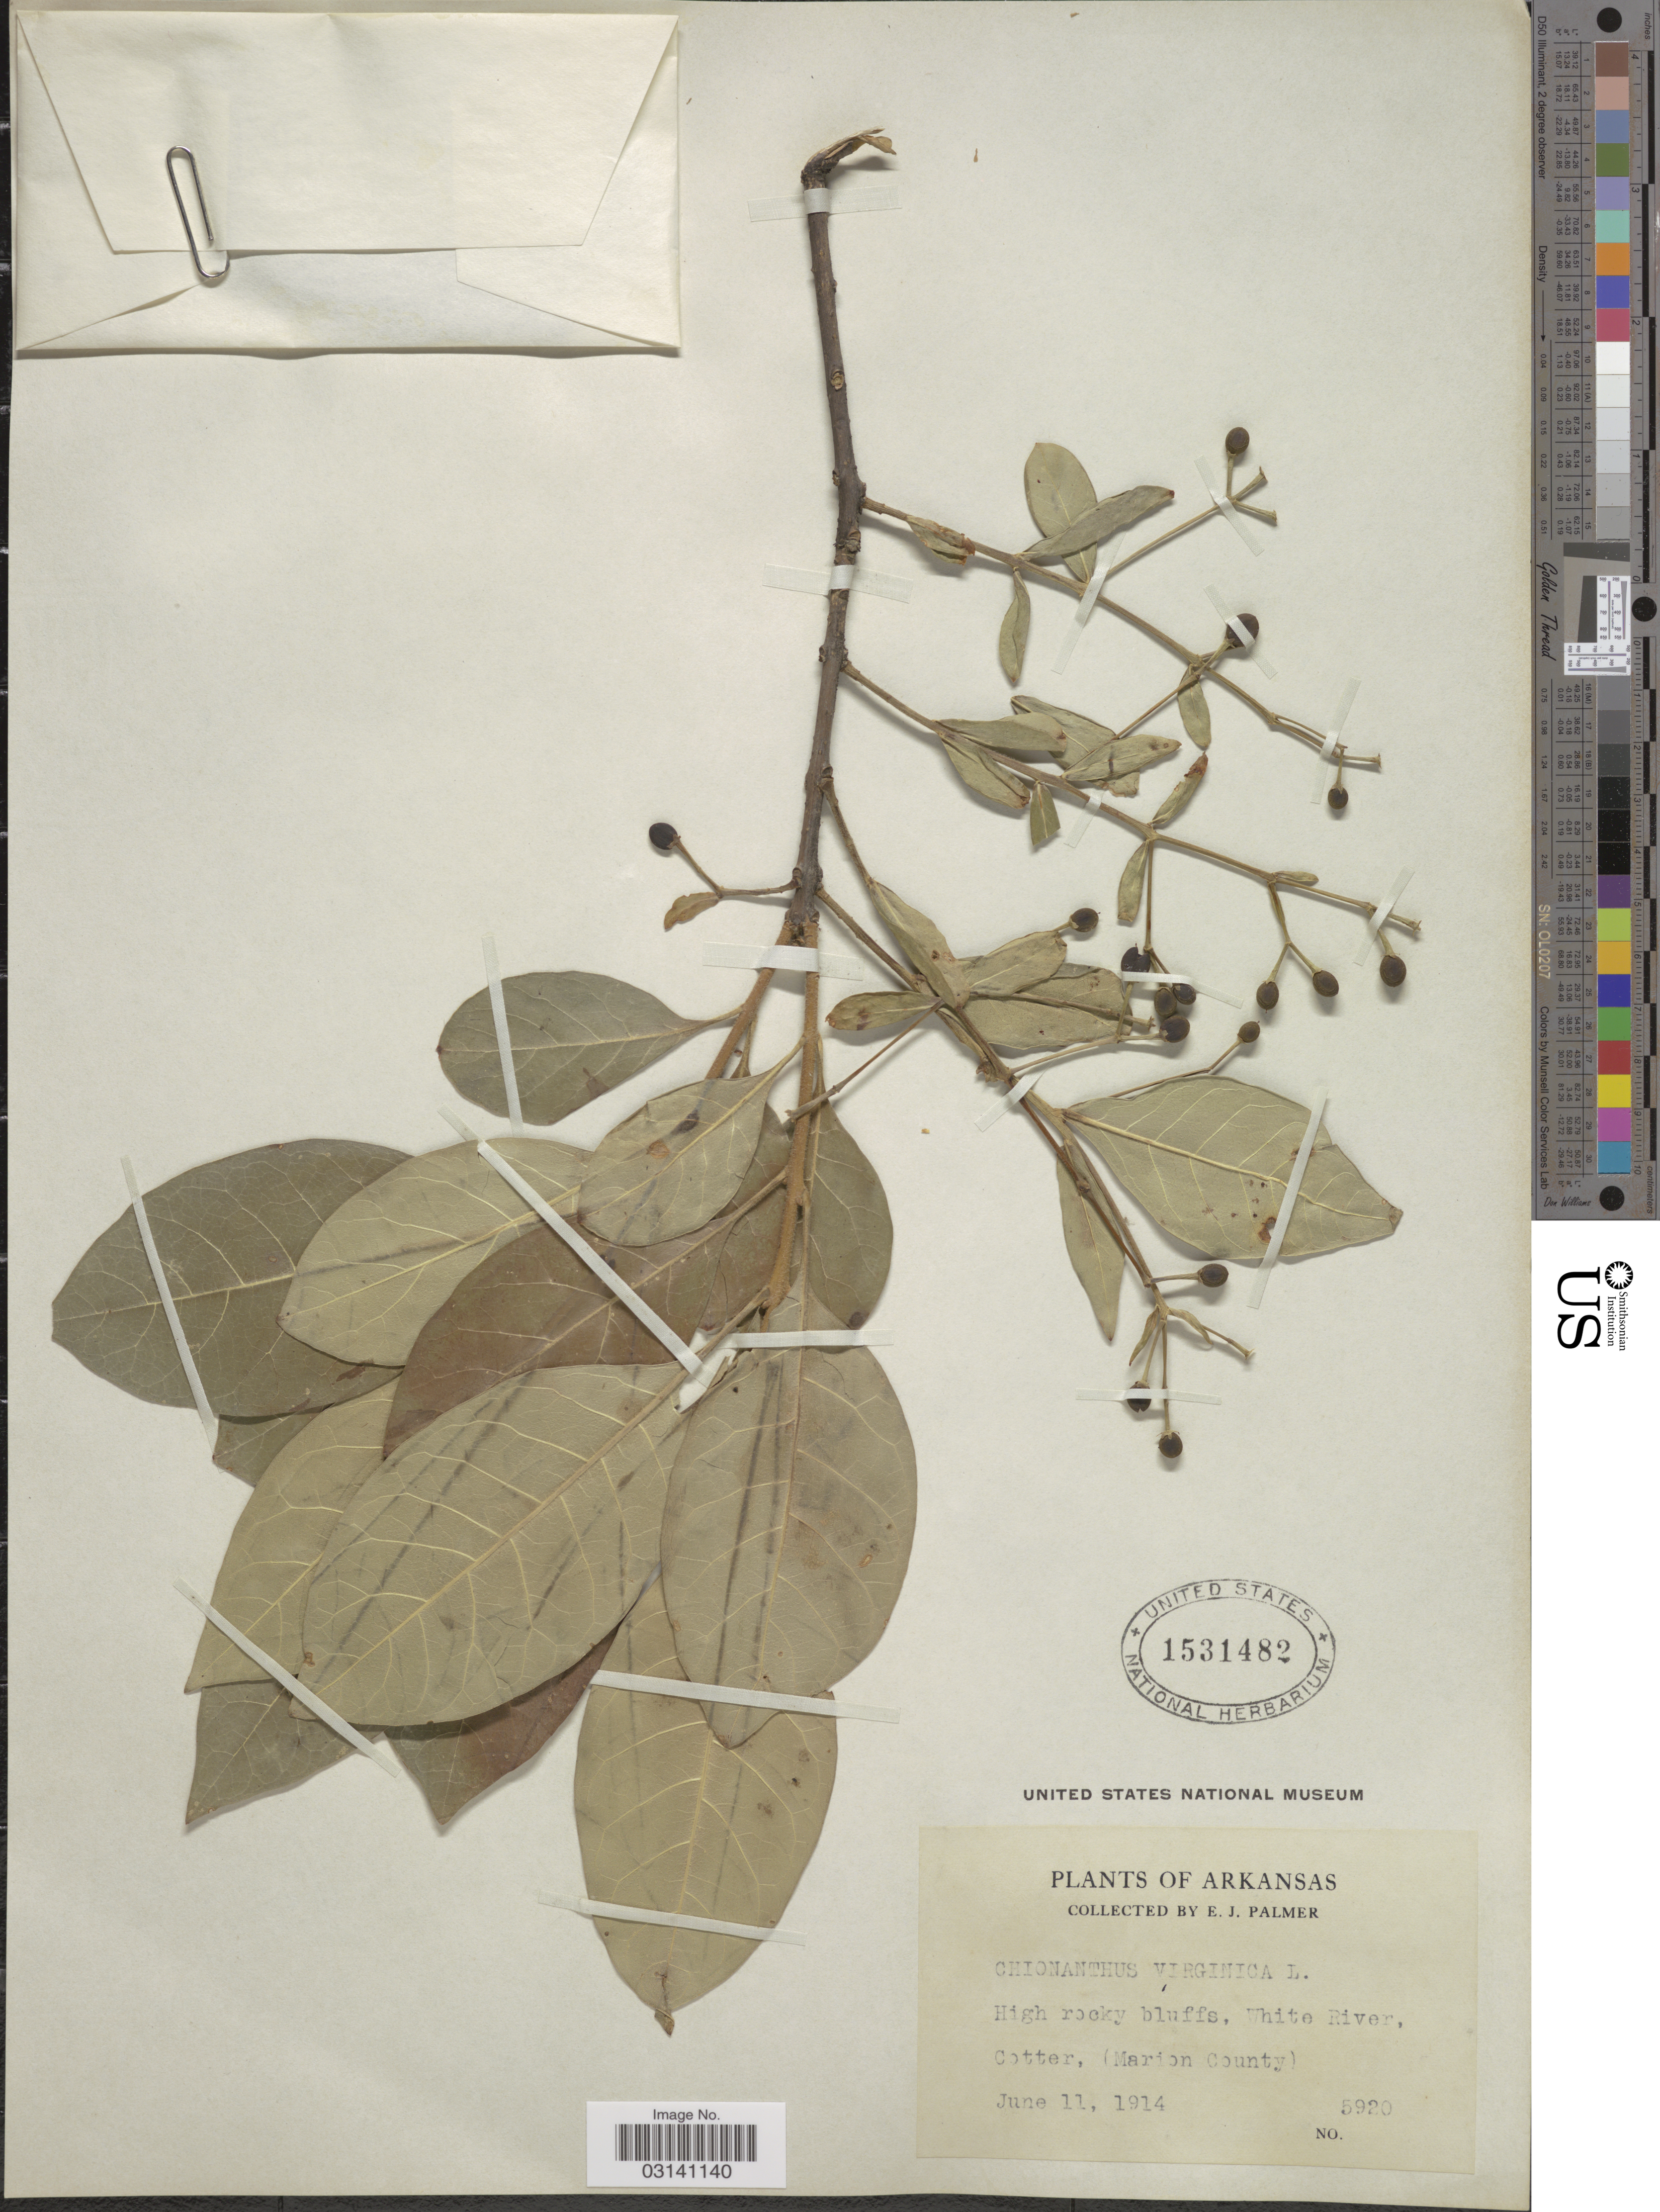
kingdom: Plantae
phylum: Tracheophyta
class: Magnoliopsida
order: Lamiales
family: Oleaceae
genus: Chionanthus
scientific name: Chionanthus virginicus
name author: L.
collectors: E. J. Palmer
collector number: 5920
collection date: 1914-06-11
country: United States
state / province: Arkansas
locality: White River, Cotter, (Marion County).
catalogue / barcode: US 1531482